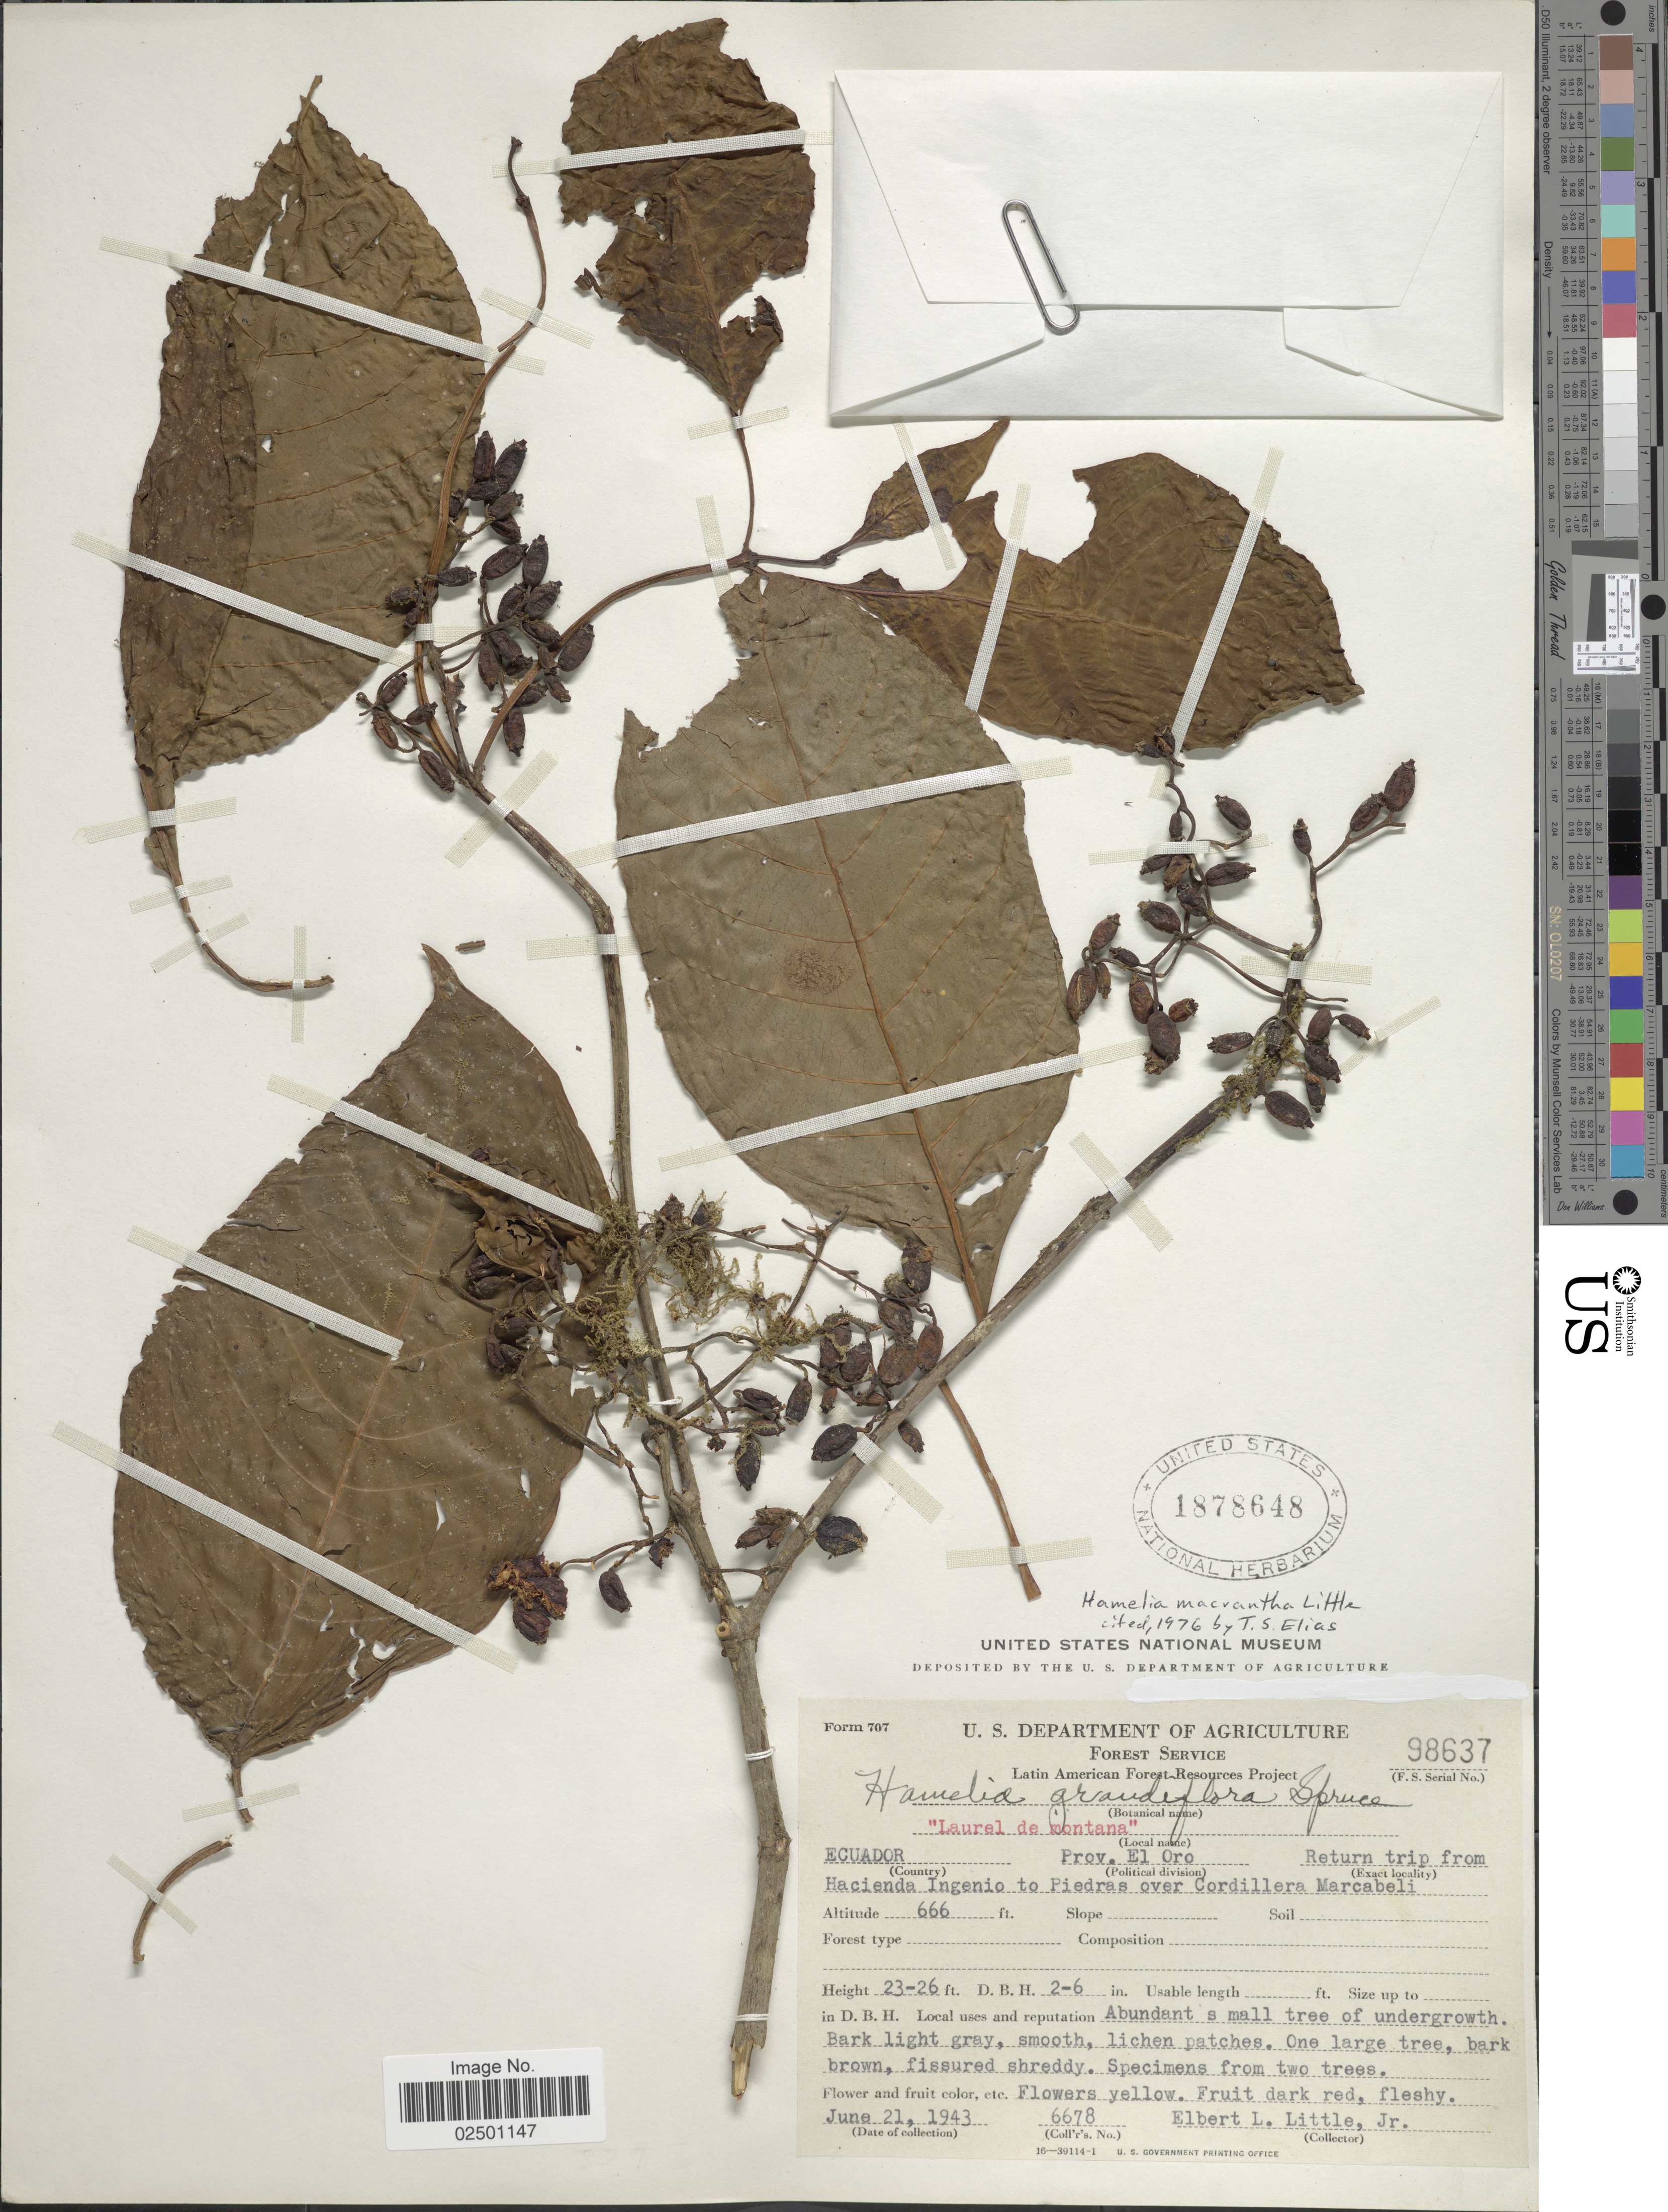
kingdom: Plantae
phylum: Tracheophyta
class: Magnoliopsida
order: Gentianales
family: Rubiaceae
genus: Hamelia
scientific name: Hamelia macrantha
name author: Little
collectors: E. L. Little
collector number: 6678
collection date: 1943-06-21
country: Ecuador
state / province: El Oro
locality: Prov. El Oro. Return trip from Hacienda Ingenio to Piedras over Cordillera Marcabeli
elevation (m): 203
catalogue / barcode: US 1878648